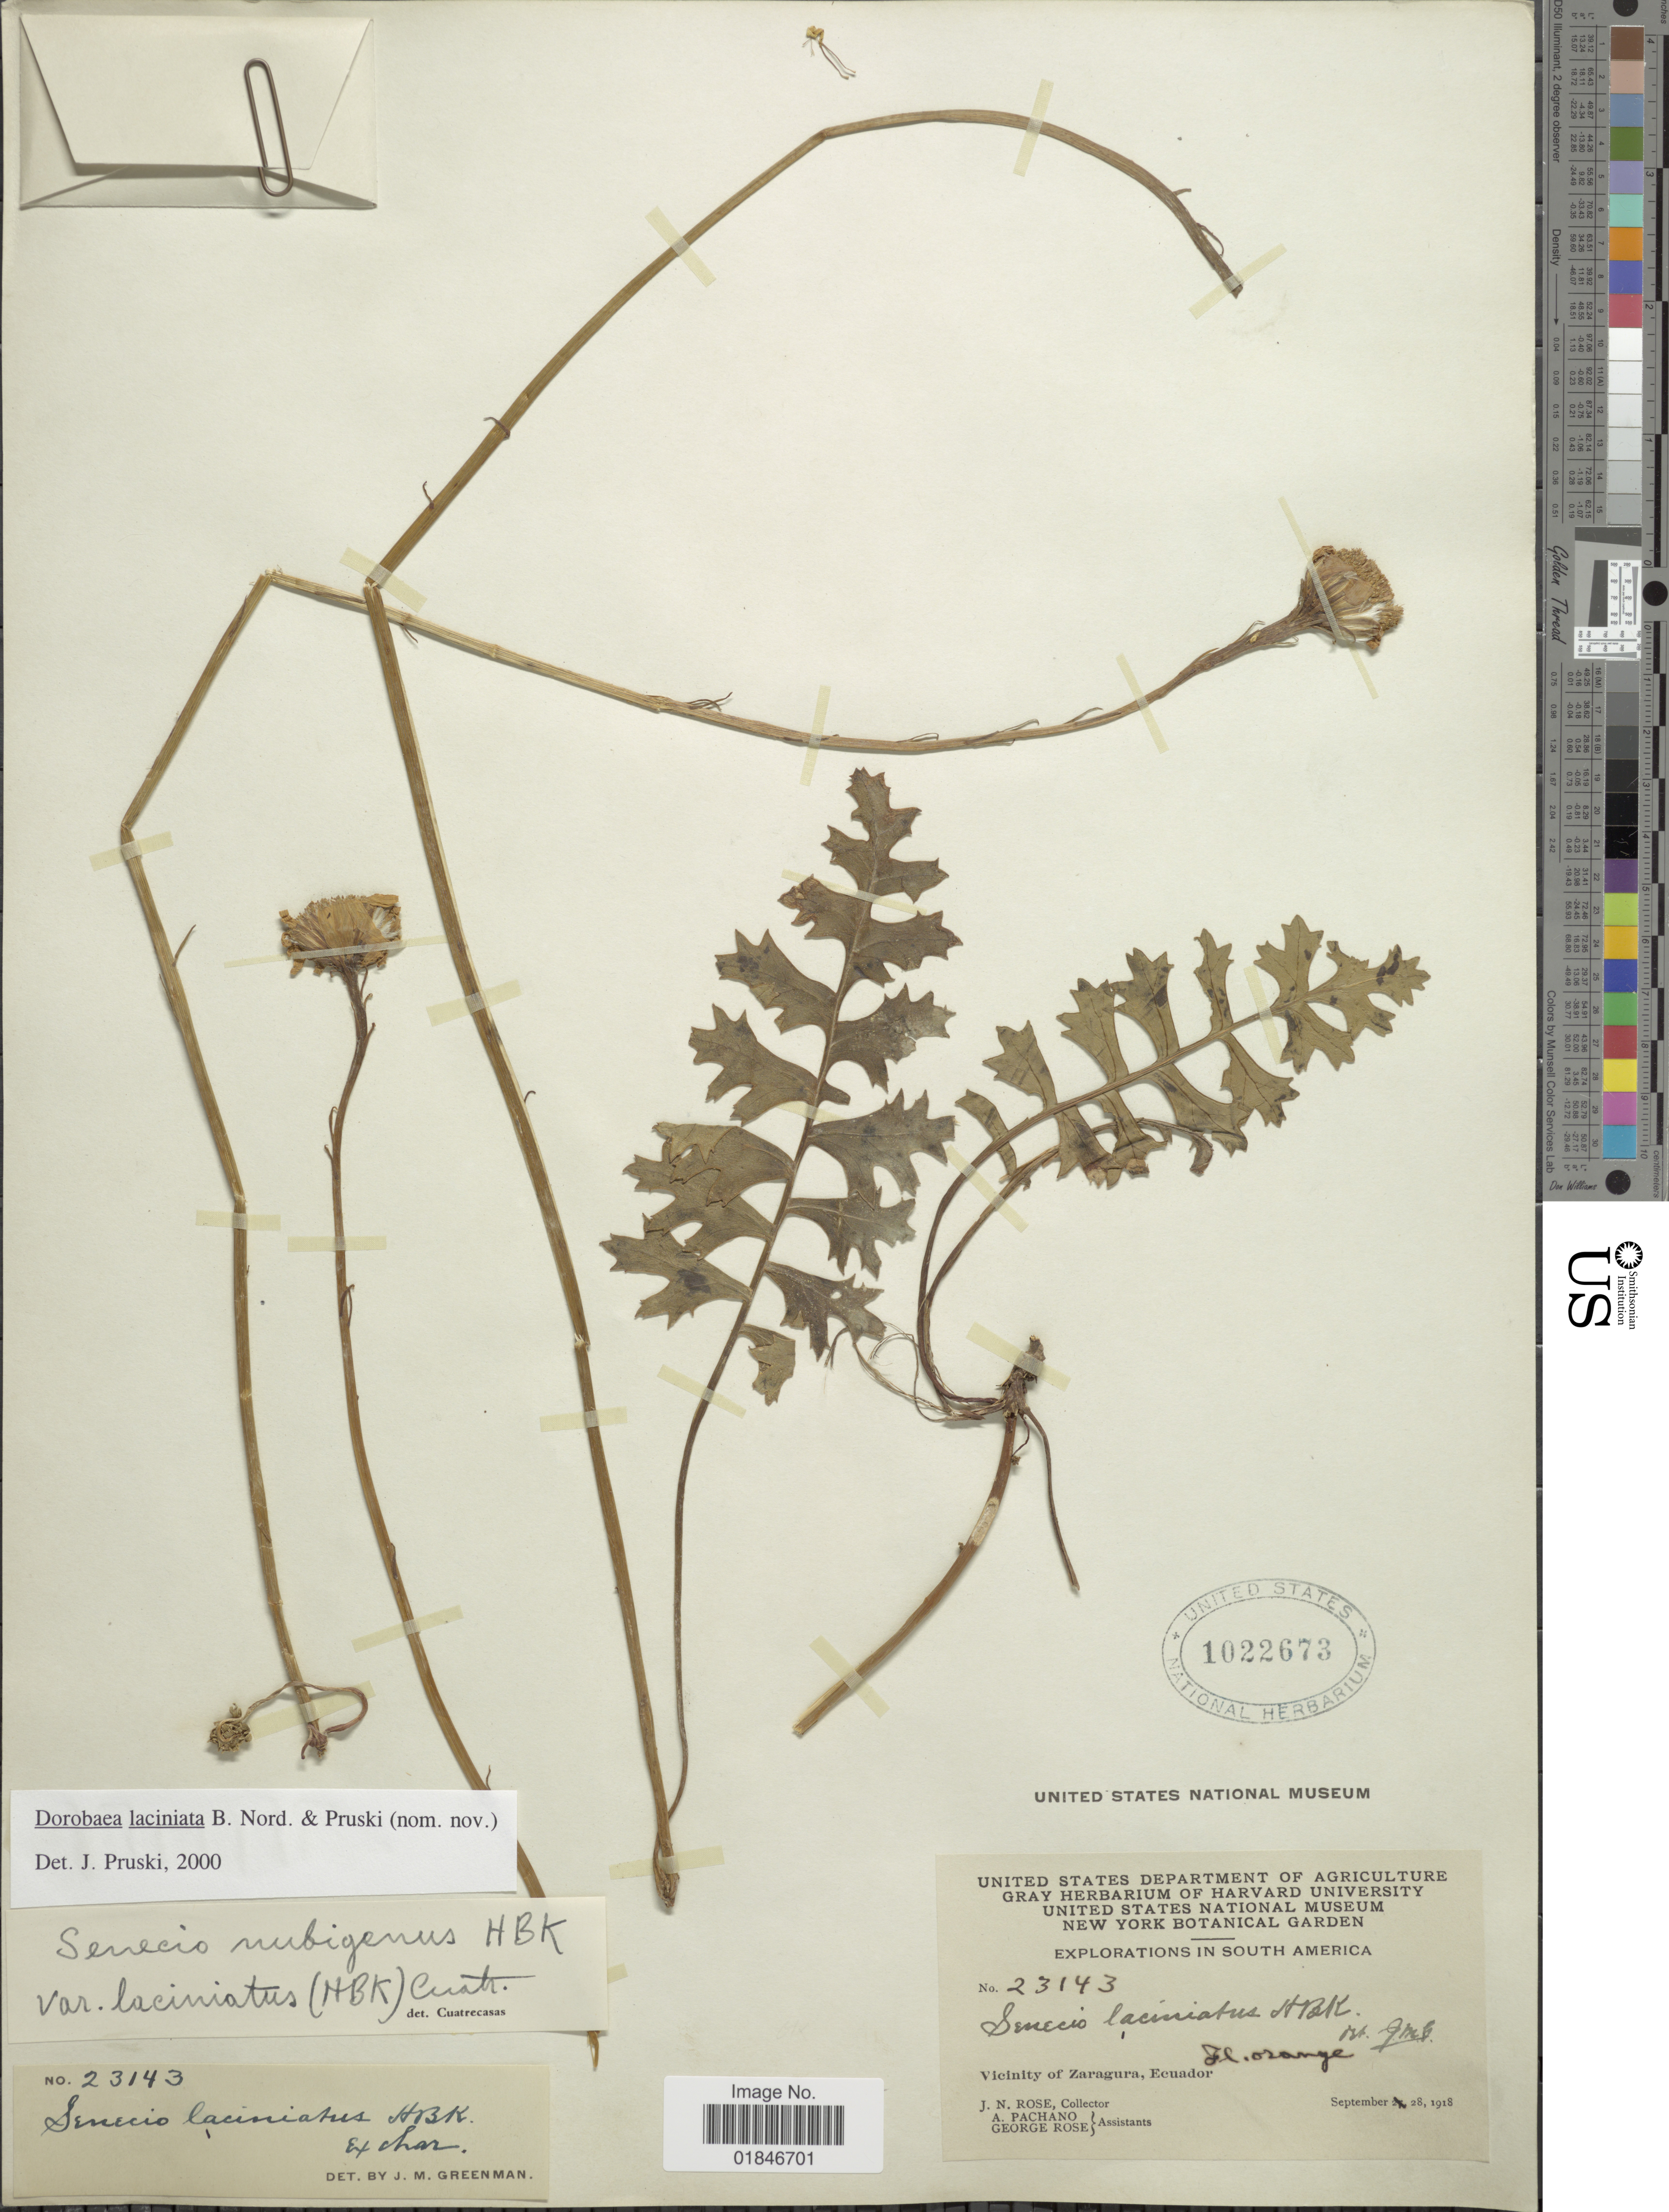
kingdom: Plantae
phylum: Tracheophyta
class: Magnoliopsida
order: Asterales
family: Asteraceae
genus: Dorobaea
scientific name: Dorobaea laciniata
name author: B. Nord. & Pruski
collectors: J. N. Rose, A. Pachano & G. Rose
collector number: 23143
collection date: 1918-09-28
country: Ecuador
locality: Vicinity of Zaraguara, ecuador.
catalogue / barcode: US 1022673